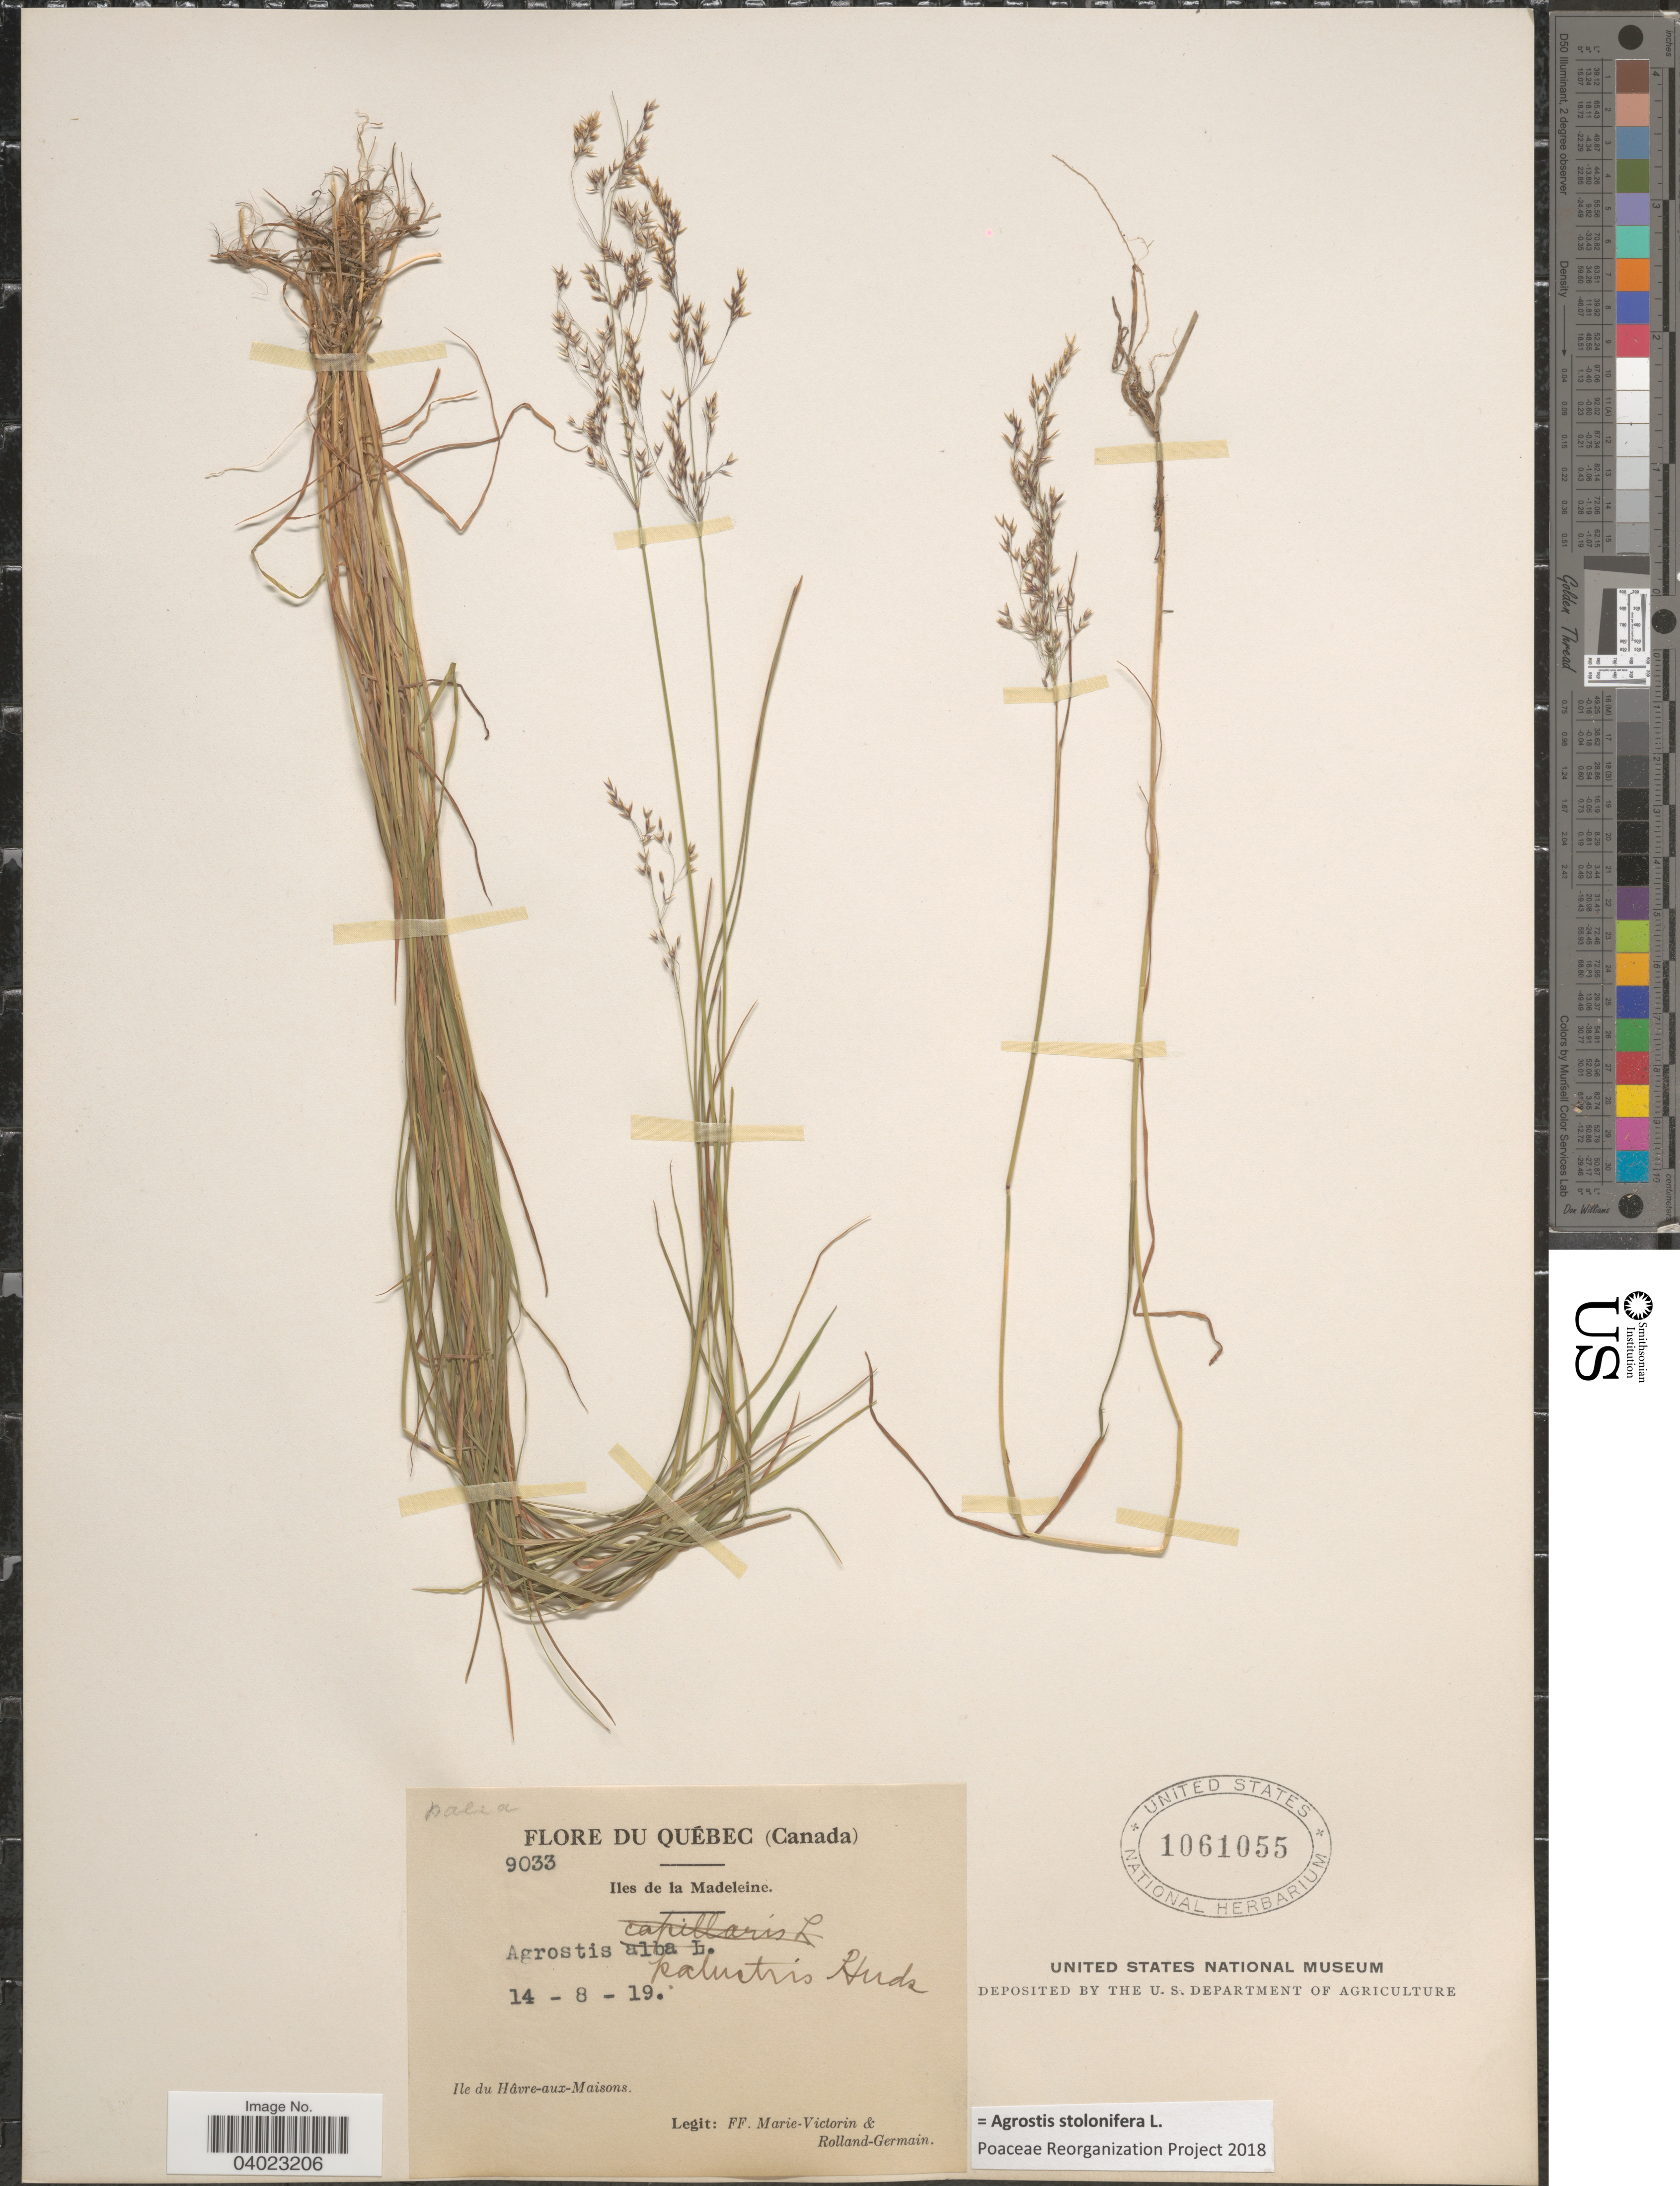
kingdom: Plantae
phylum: Tracheophyta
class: Liliopsida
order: Poales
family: Poaceae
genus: Agrostis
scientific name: Agrostis stolonifera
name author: L.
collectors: F. Marie-Victorin & Rolland-Germain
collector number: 9033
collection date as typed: Transcribed d/m/y: 14/8/19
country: Canada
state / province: Quebec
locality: Iles de la Madeleine. Ile de Hâvre-aux-Maisons.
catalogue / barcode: US 1061055